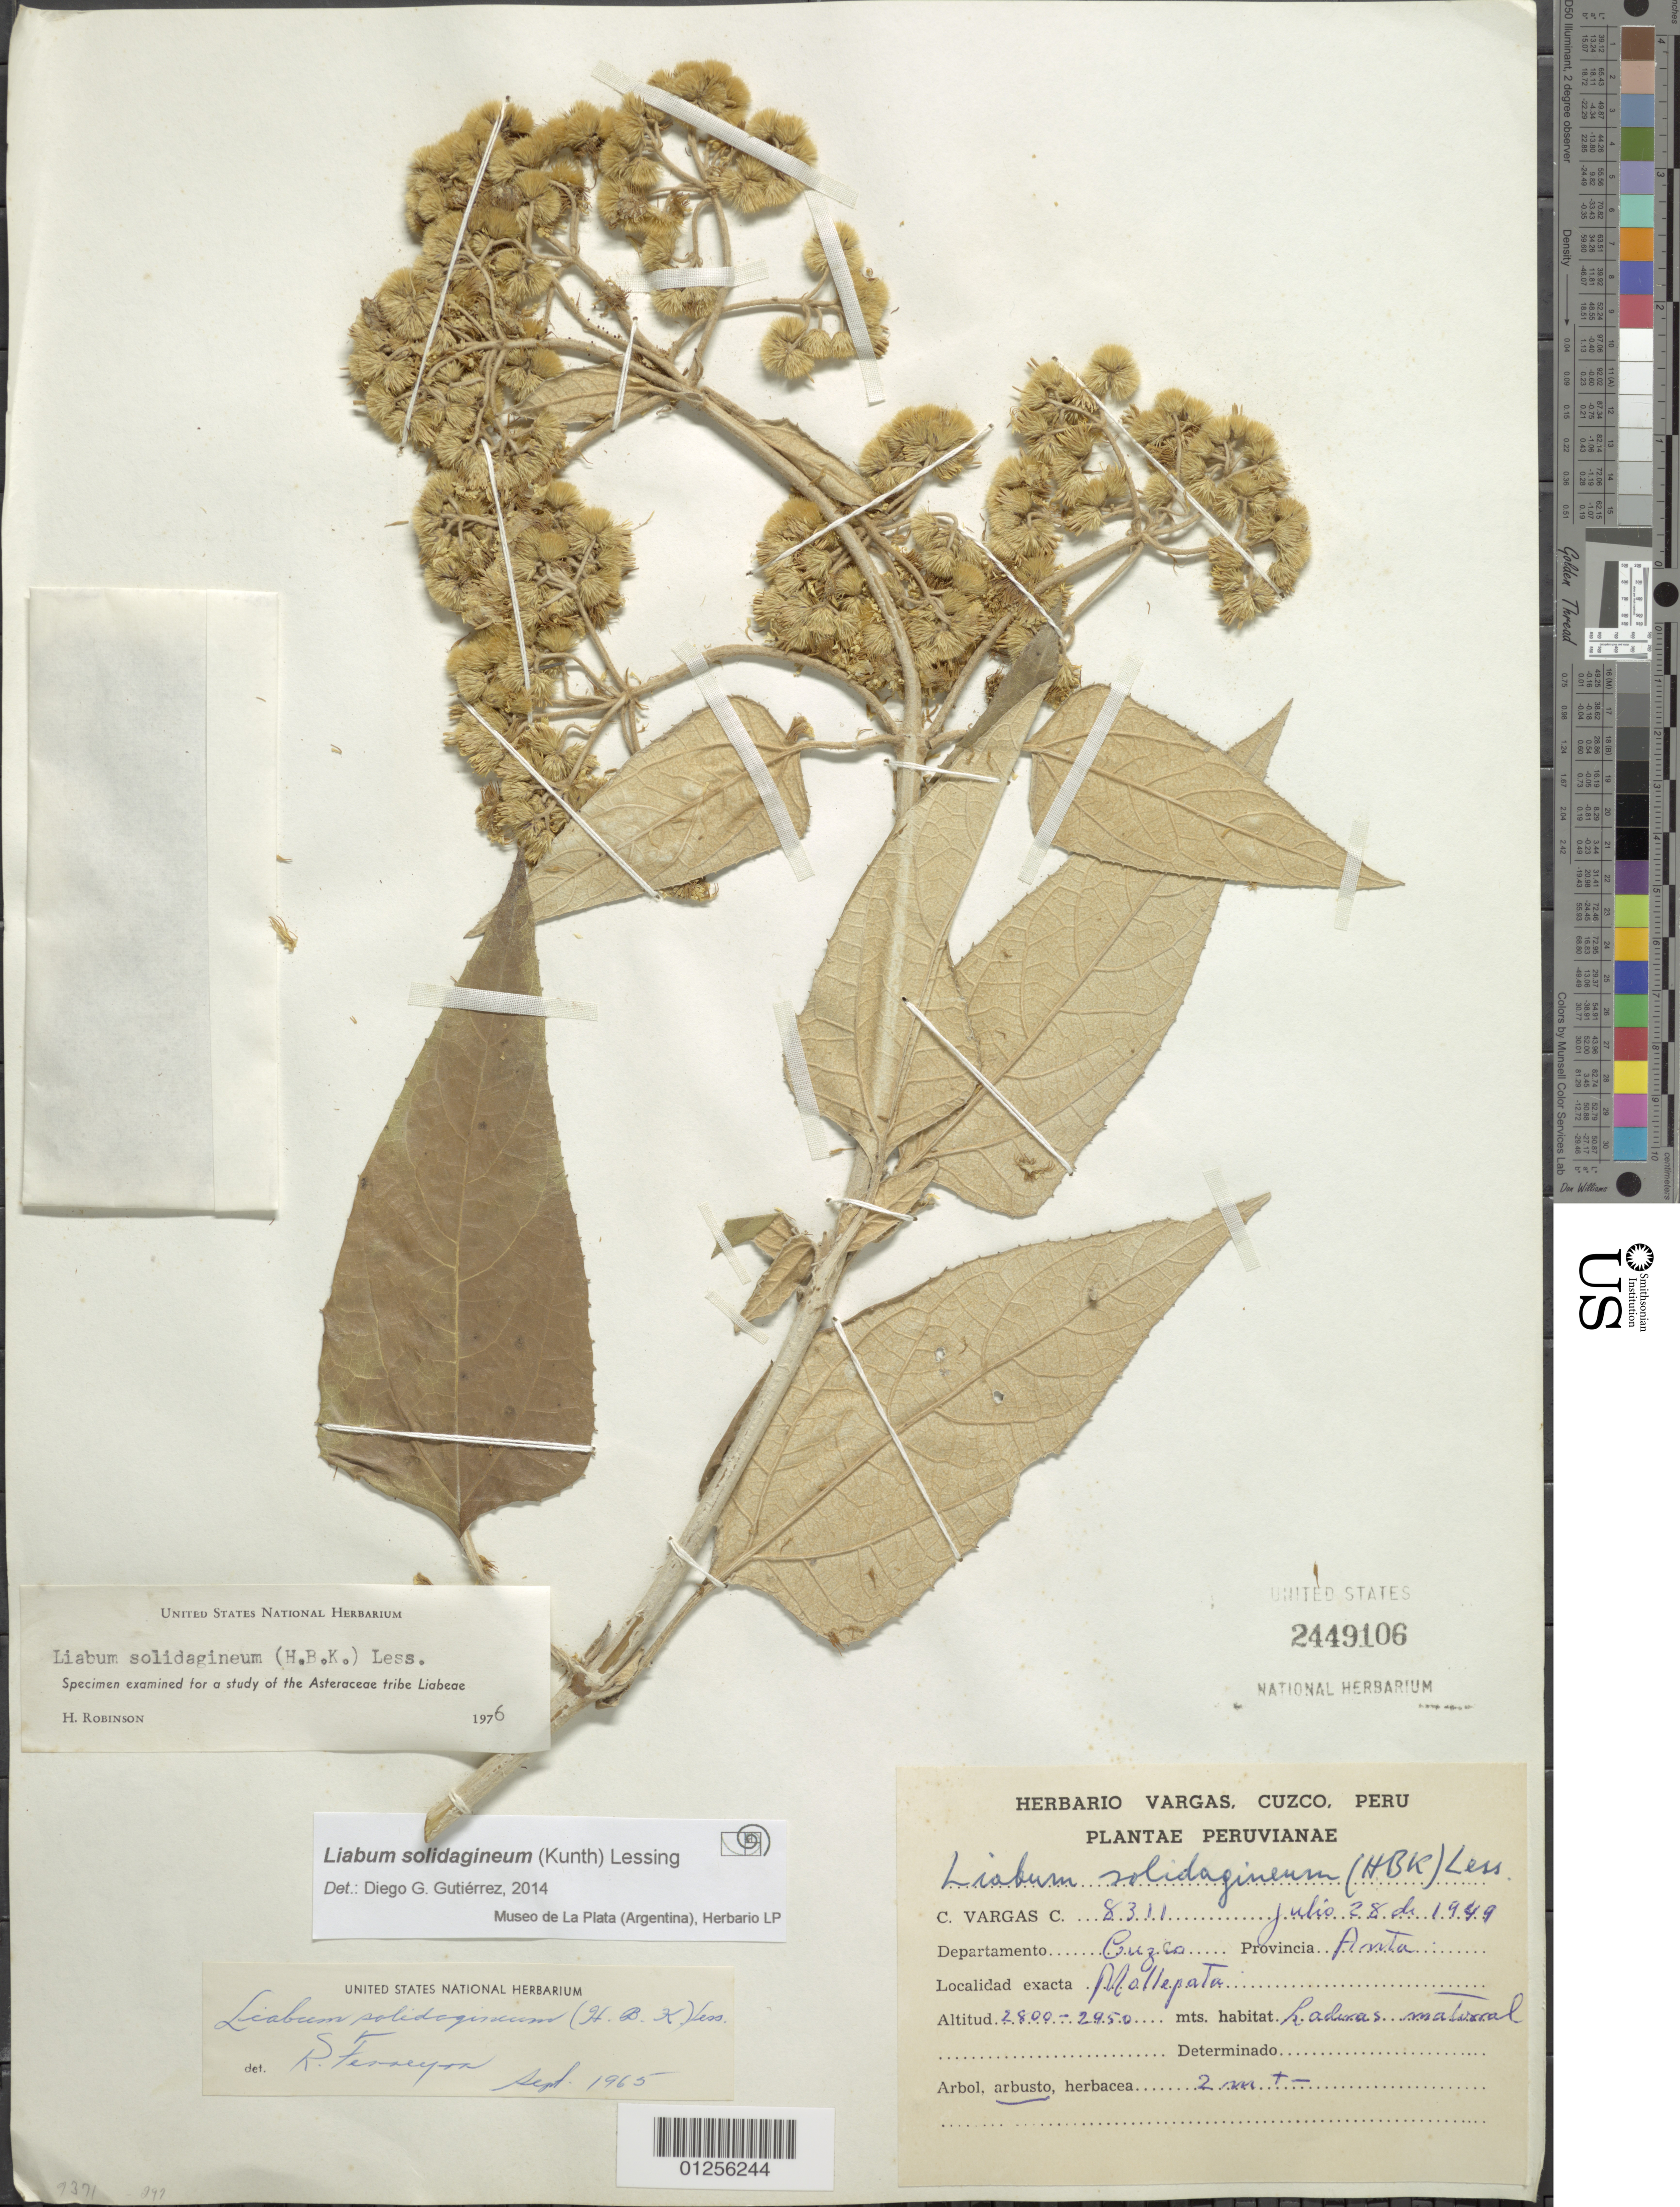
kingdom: Plantae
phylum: Tracheophyta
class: Magnoliopsida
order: Asterales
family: Asteraceae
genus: Liabum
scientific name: Liabum solidagineum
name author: (Kunth) Less.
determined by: Gutierrez, D. G.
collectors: C. Vargas C.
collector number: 8311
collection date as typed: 28 July 1949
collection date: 1949-07-28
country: Peru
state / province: Cusco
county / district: Anta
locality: Prov. "Anta", Mollepata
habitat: laderas matorral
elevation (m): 2800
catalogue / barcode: US 2449106